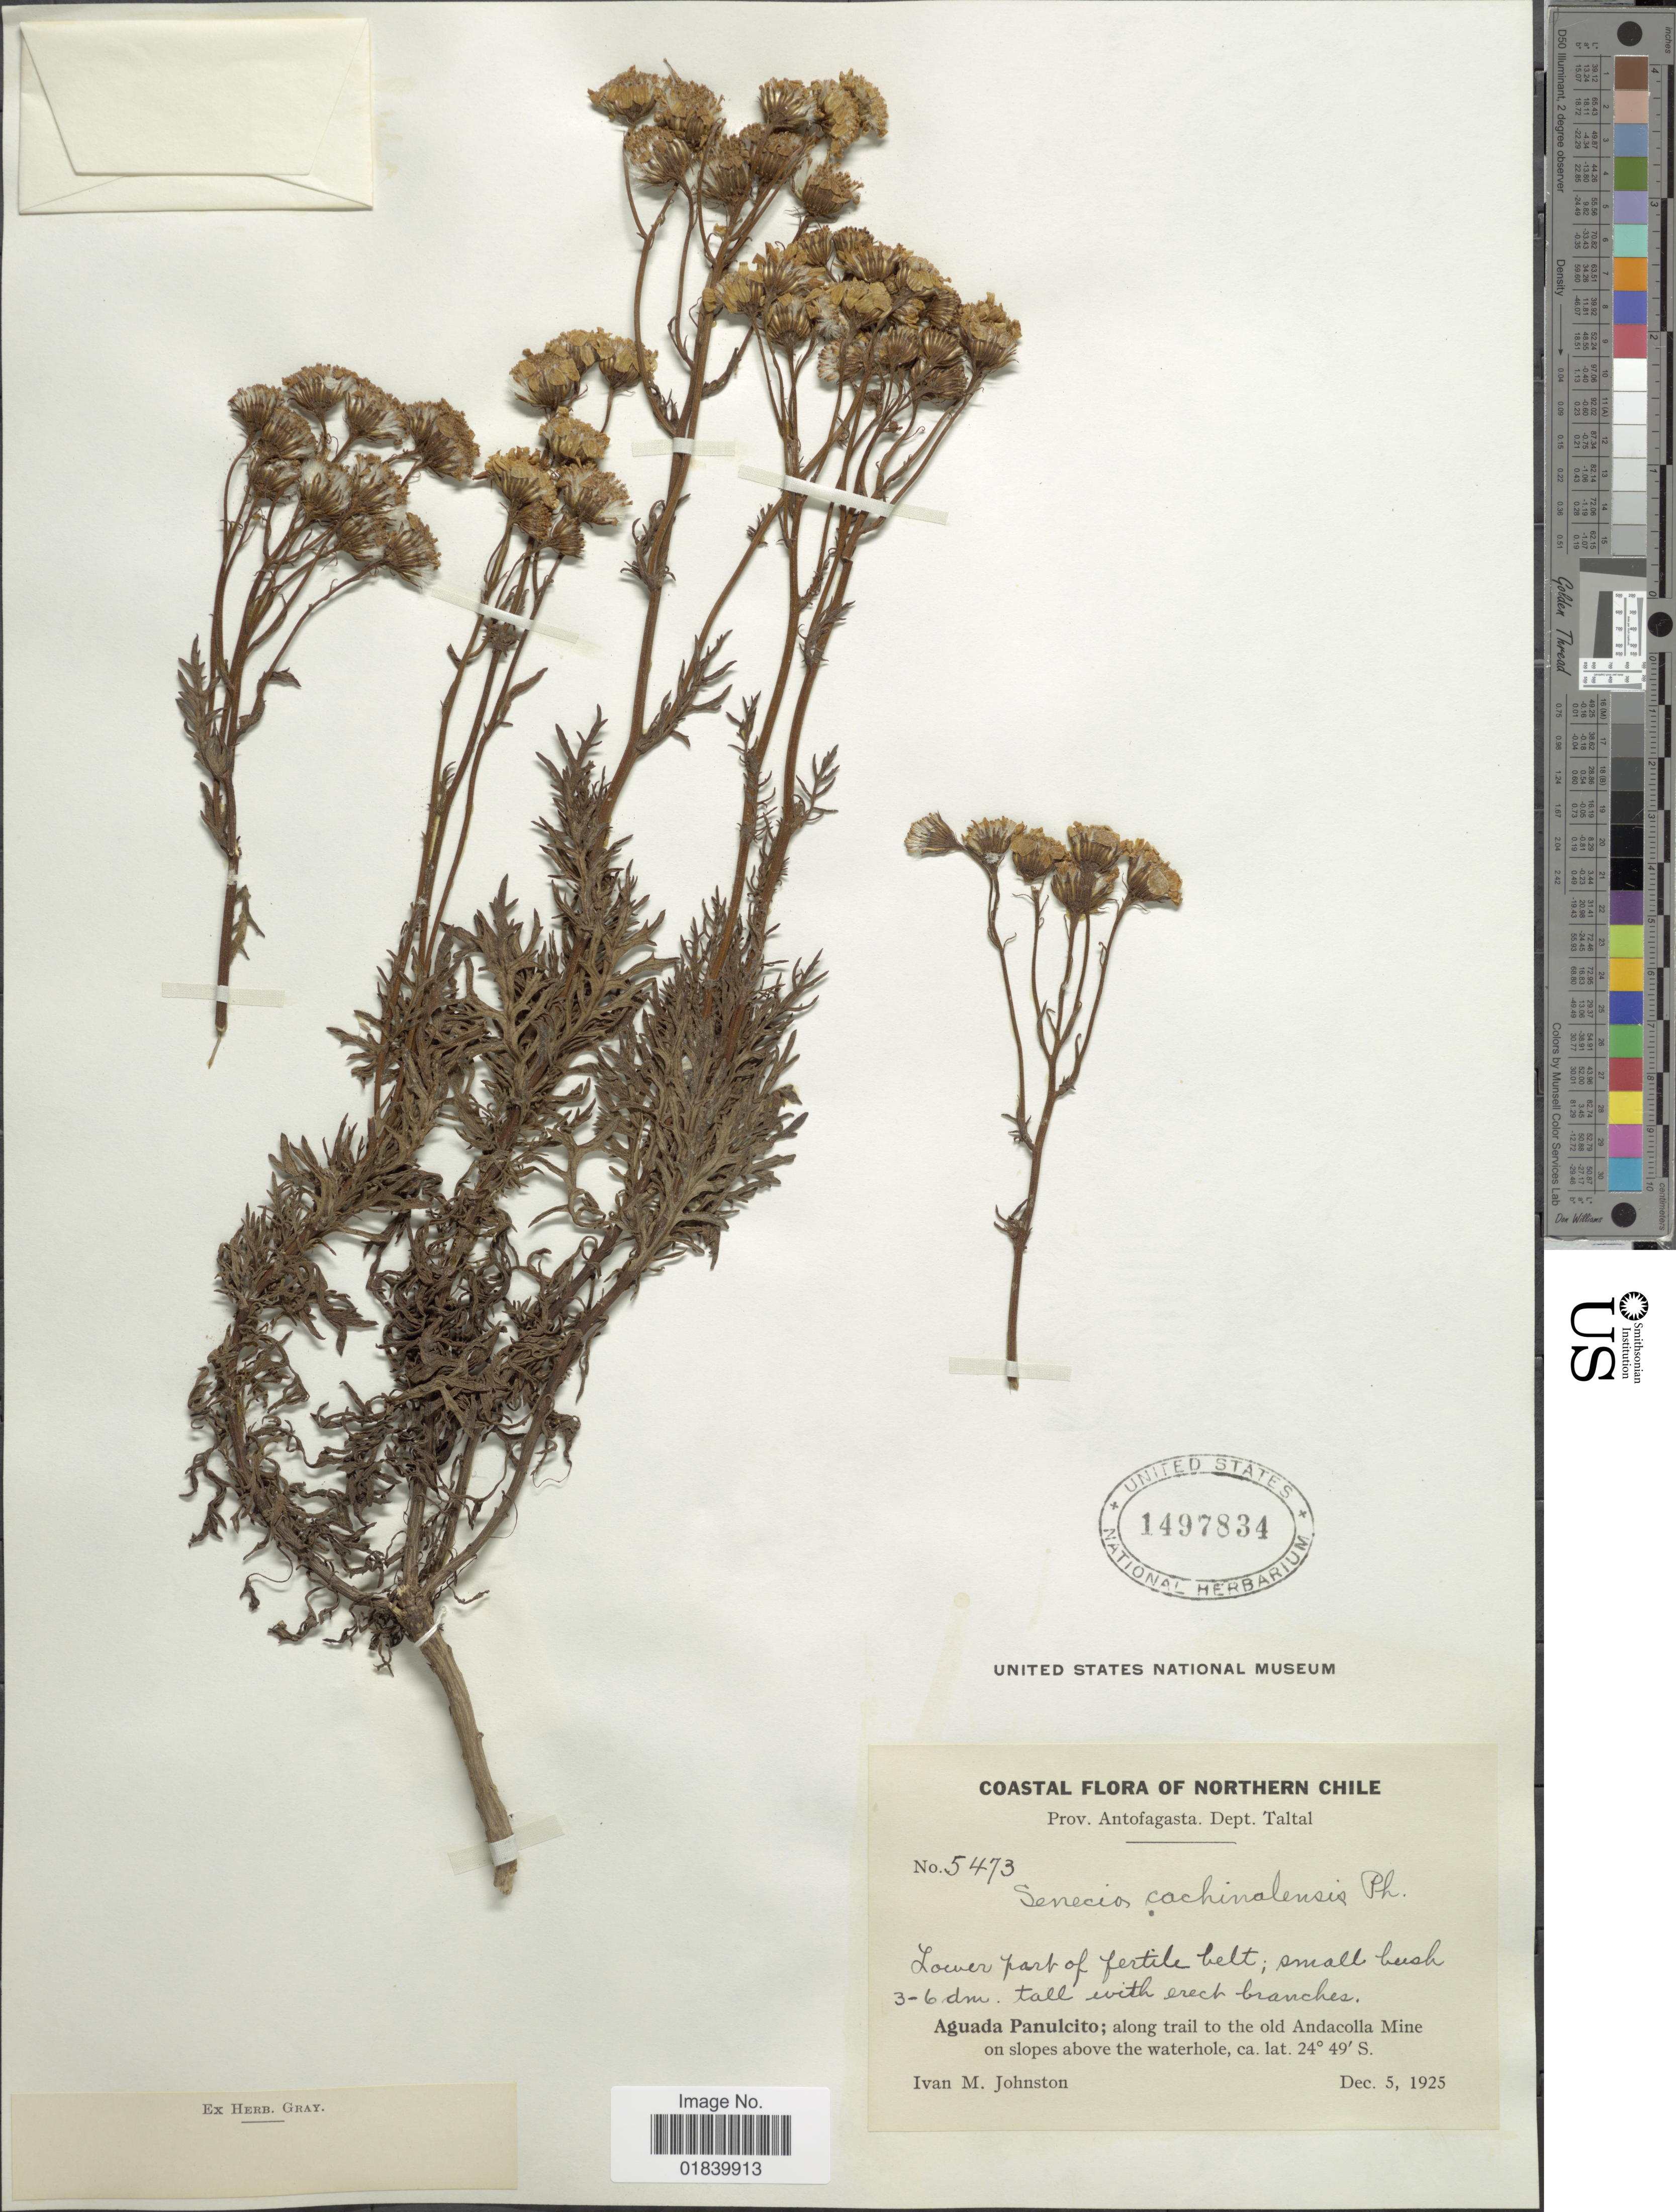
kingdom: Plantae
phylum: Tracheophyta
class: Magnoliopsida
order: Asterales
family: Asteraceae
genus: Senecio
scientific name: Senecio cachinalensis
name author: Phil.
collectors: I.M. Johnston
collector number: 5473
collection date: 1925-12-05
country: Chile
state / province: Antofagasta (II)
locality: Prov. Antofagasta. Dept. Aguada Panulcito: along trail to the Old Andacolla Mine ori slopes above the waterhole.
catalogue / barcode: US 1497834